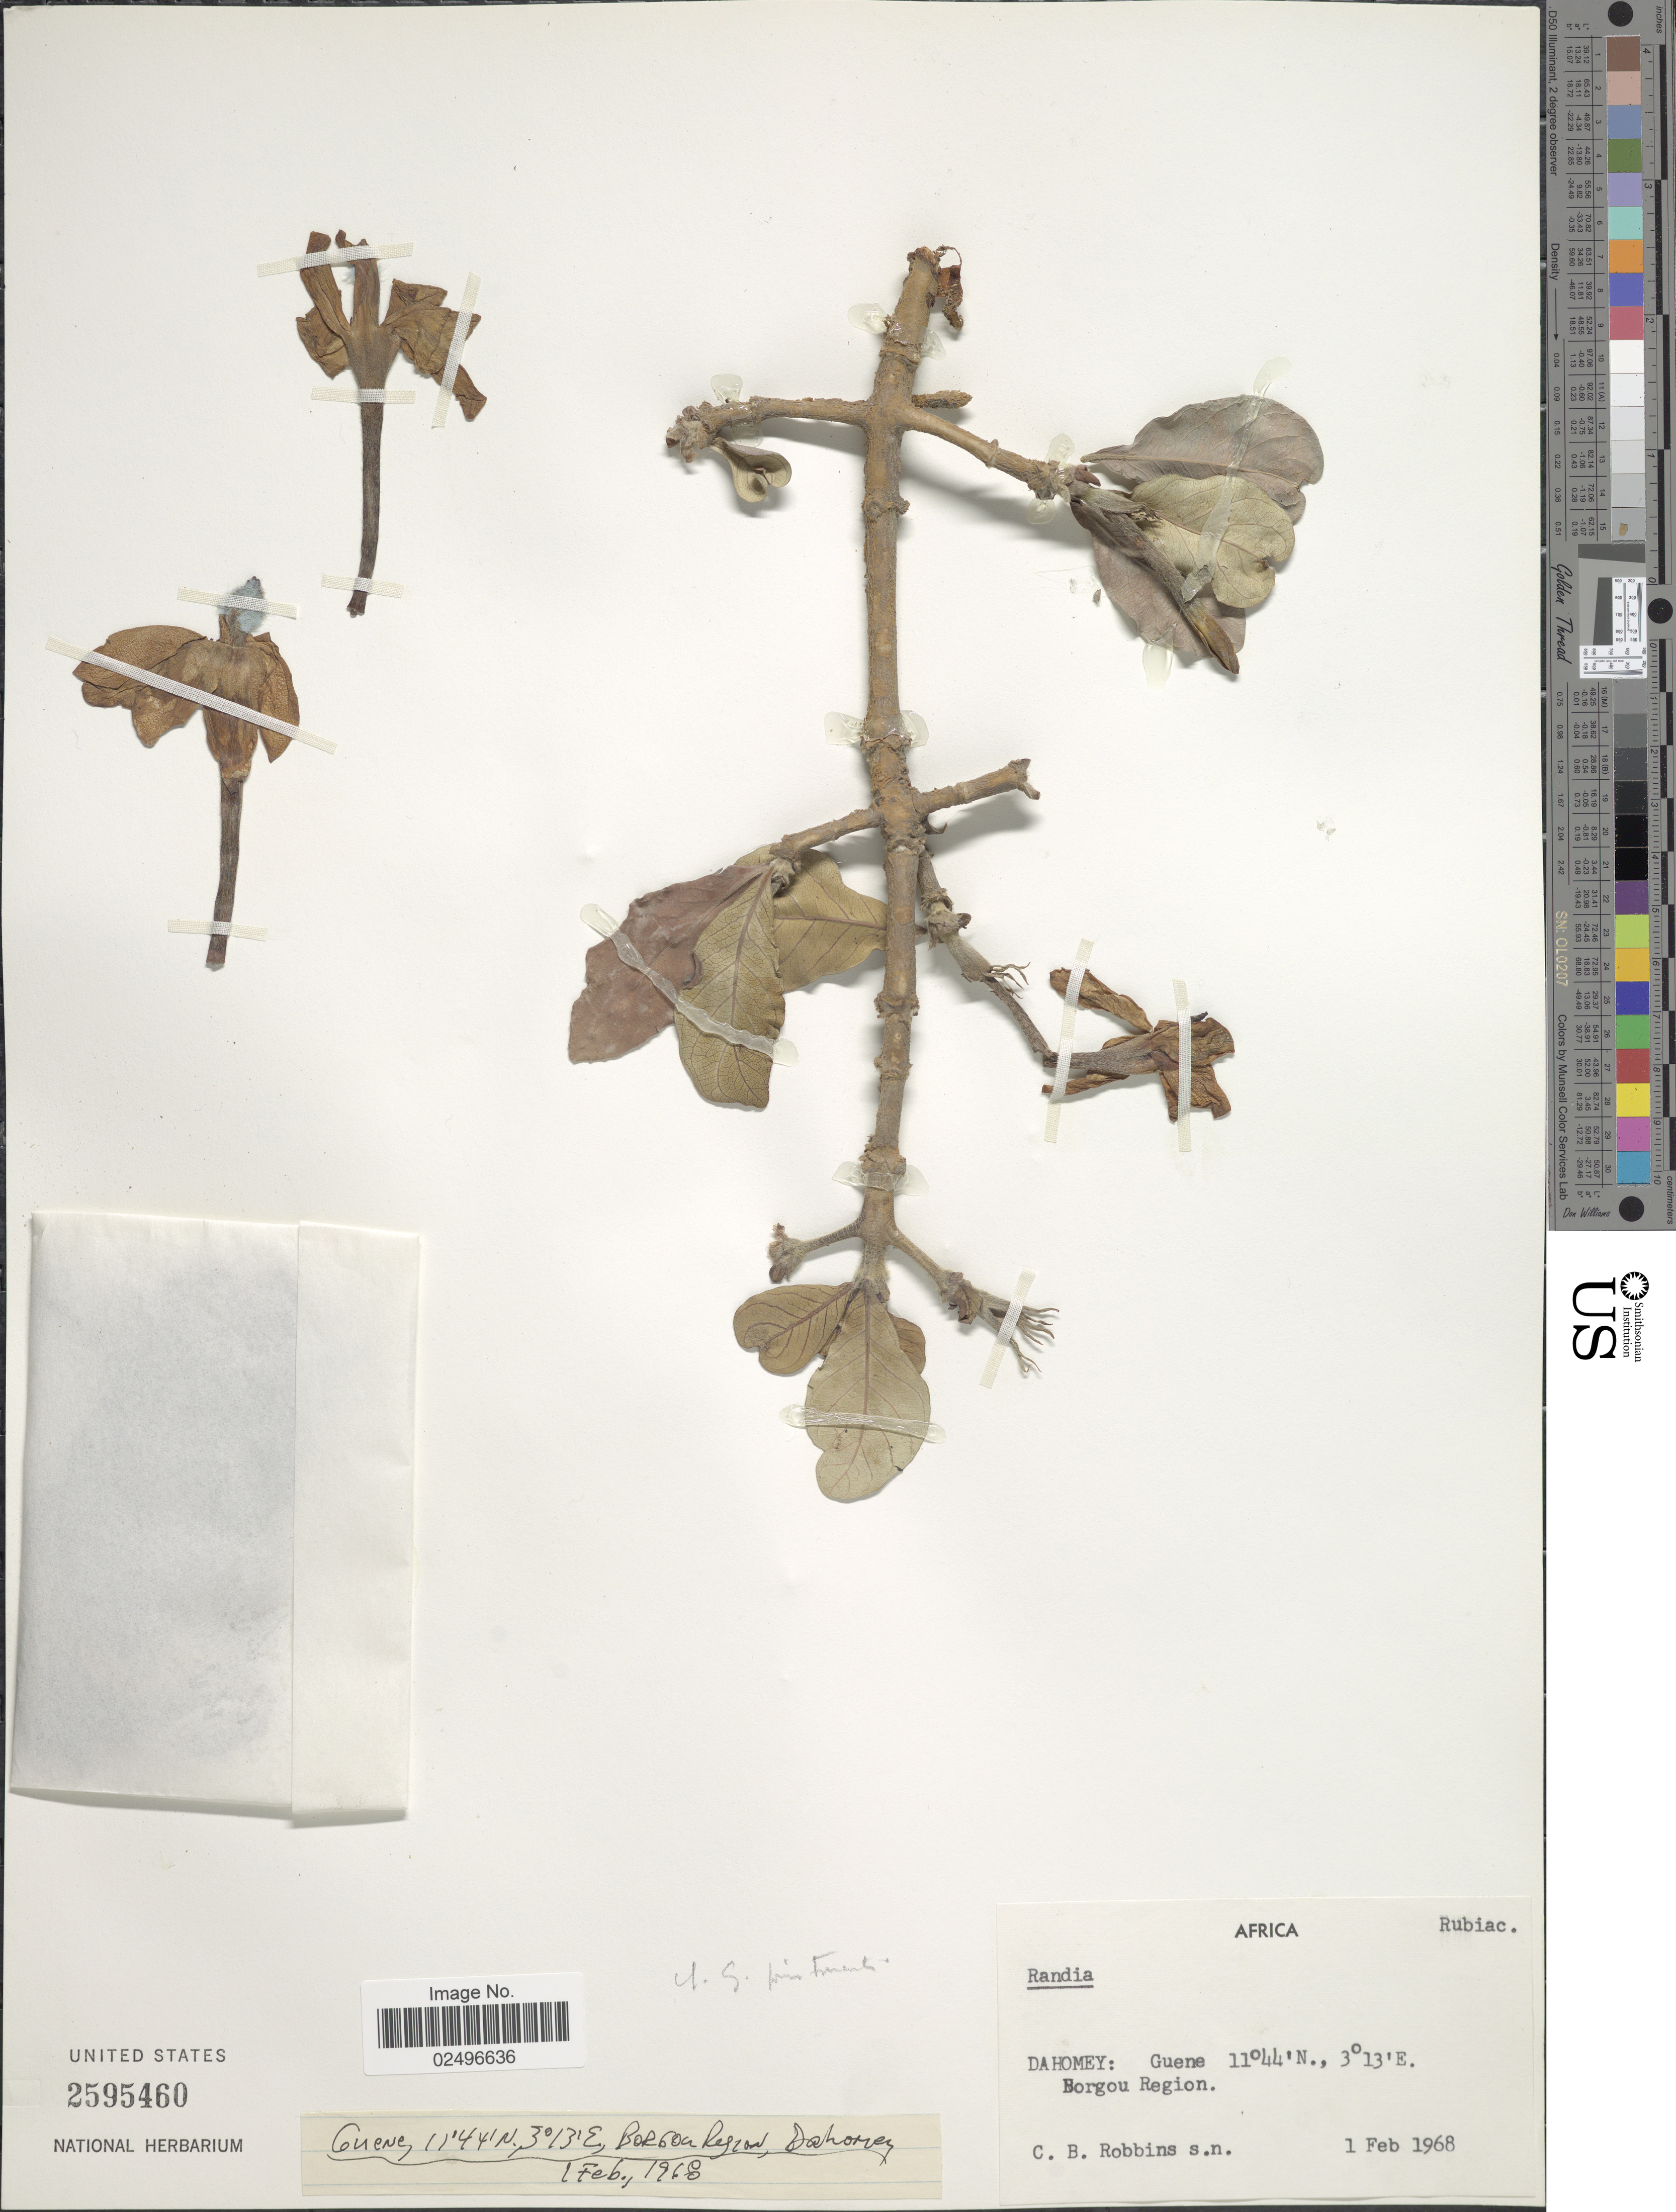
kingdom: Plantae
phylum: Tracheophyta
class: Magnoliopsida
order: Gentianales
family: Rubiaceae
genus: Gardenia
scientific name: Gardenia lutea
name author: Fresen.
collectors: C. A. Robbins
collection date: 1968-02-01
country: Benin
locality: Africa, Dahomey: Guene. Borgou Region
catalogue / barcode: US 2595460